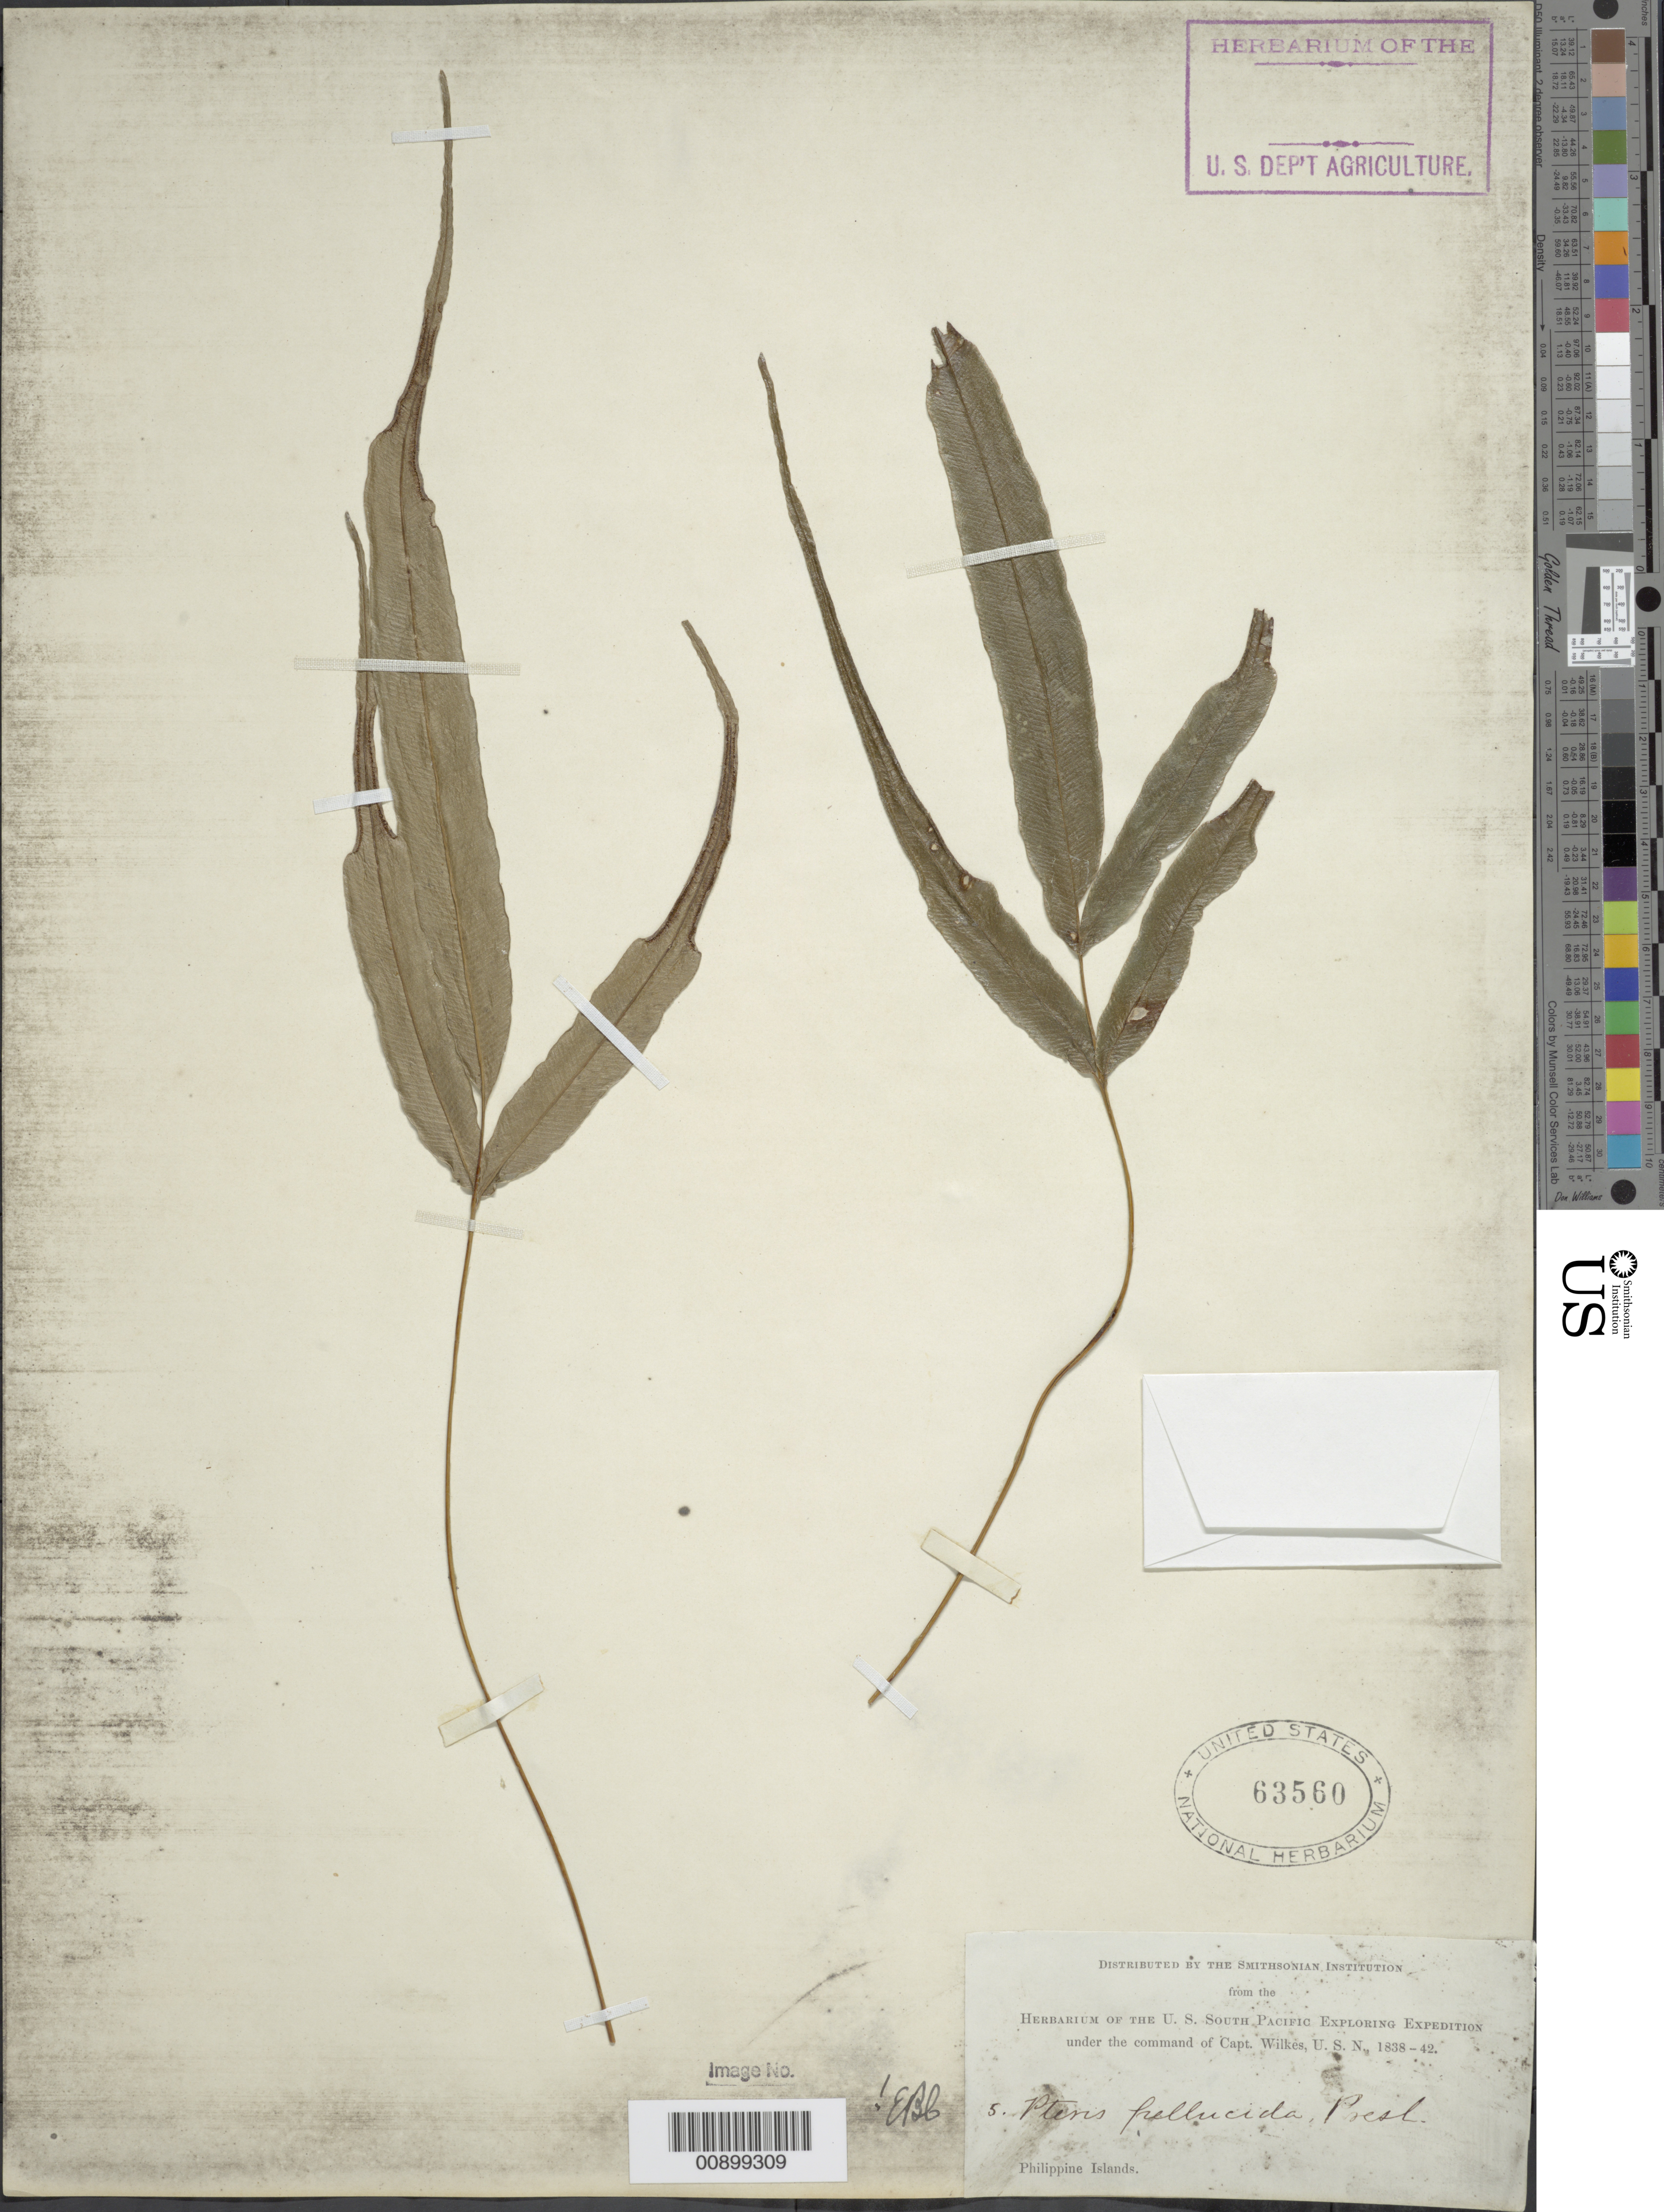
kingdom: Plantae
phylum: Tracheophyta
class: Polypodiopsida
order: Polypodiales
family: Pteridaceae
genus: Pteris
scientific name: Pteris pellucida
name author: C. Presl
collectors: Wilkes Explor. Exped.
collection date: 1838/1842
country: Philippines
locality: Phillipine Islands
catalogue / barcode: US 63560